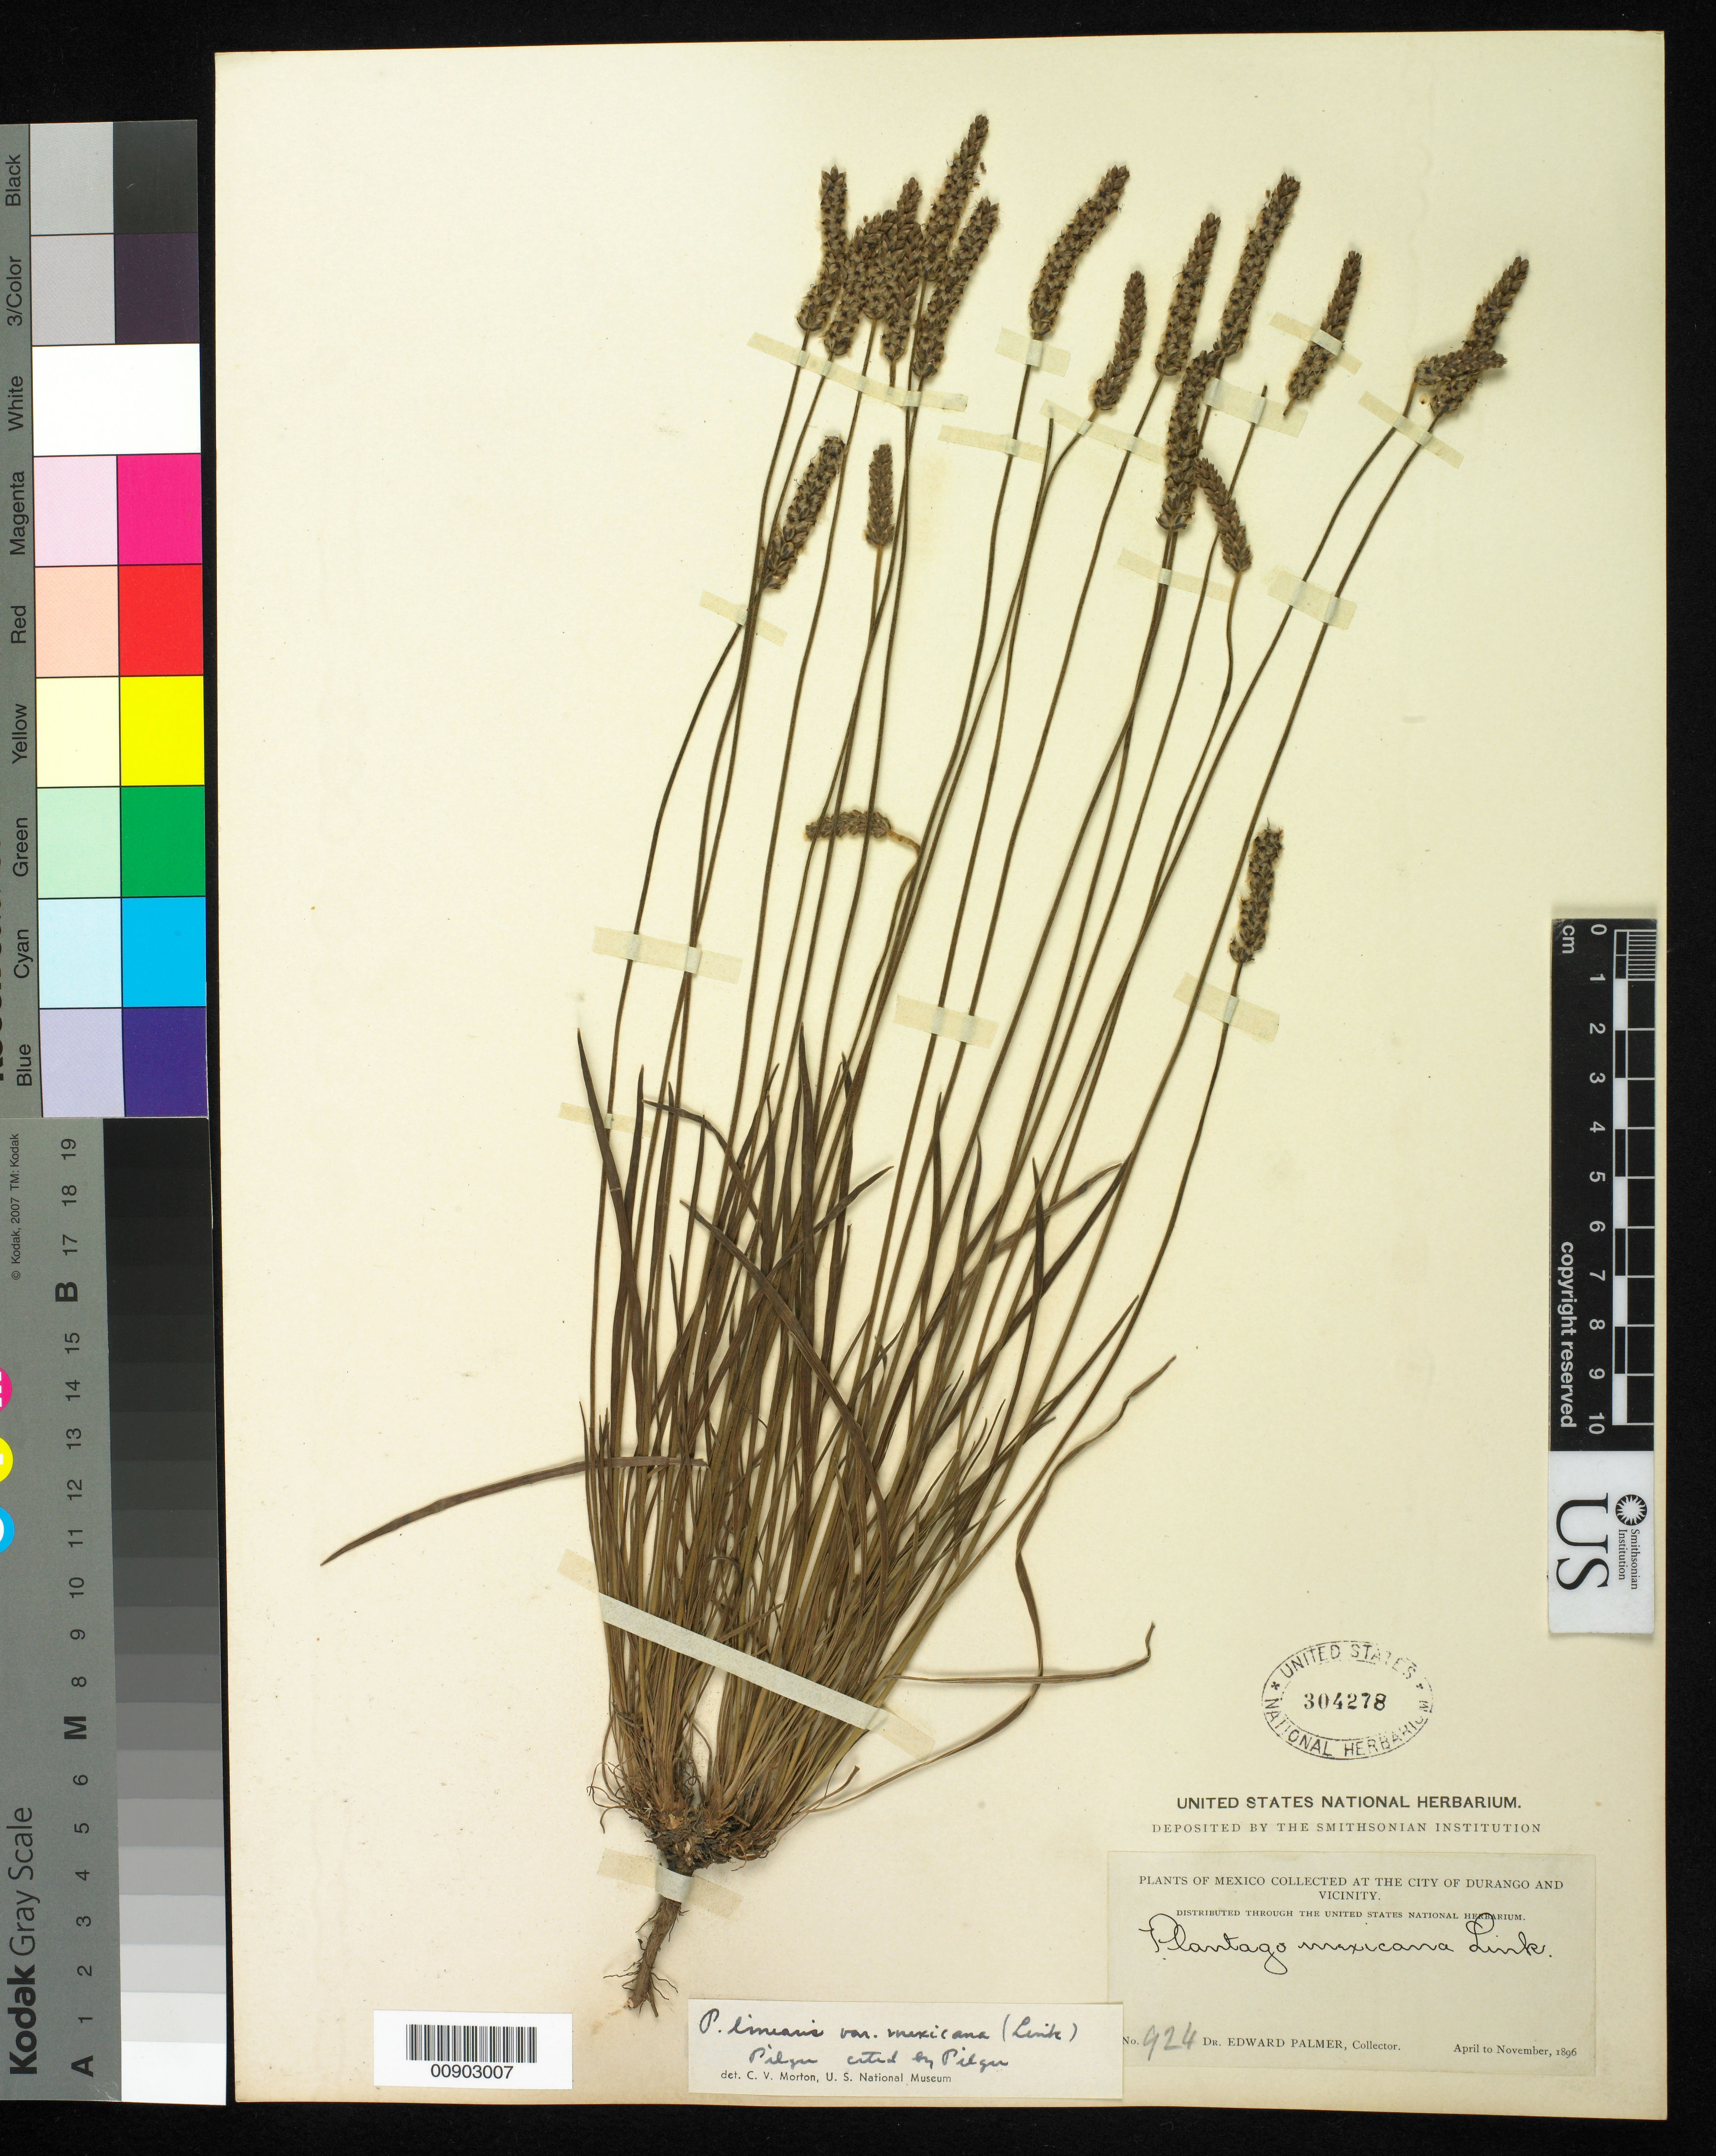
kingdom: Plantae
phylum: Tracheophyta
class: Magnoliopsida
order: Lamiales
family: Plantaginaceae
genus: Plantago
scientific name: Plantago linearis var. mexicana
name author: Kunth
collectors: E. Palmer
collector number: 924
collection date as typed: Apr 1896 to -- Nov 1896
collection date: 1896-04/1896-11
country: Mexico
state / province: Durango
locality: City of Durango and vicinity.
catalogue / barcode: US 304278